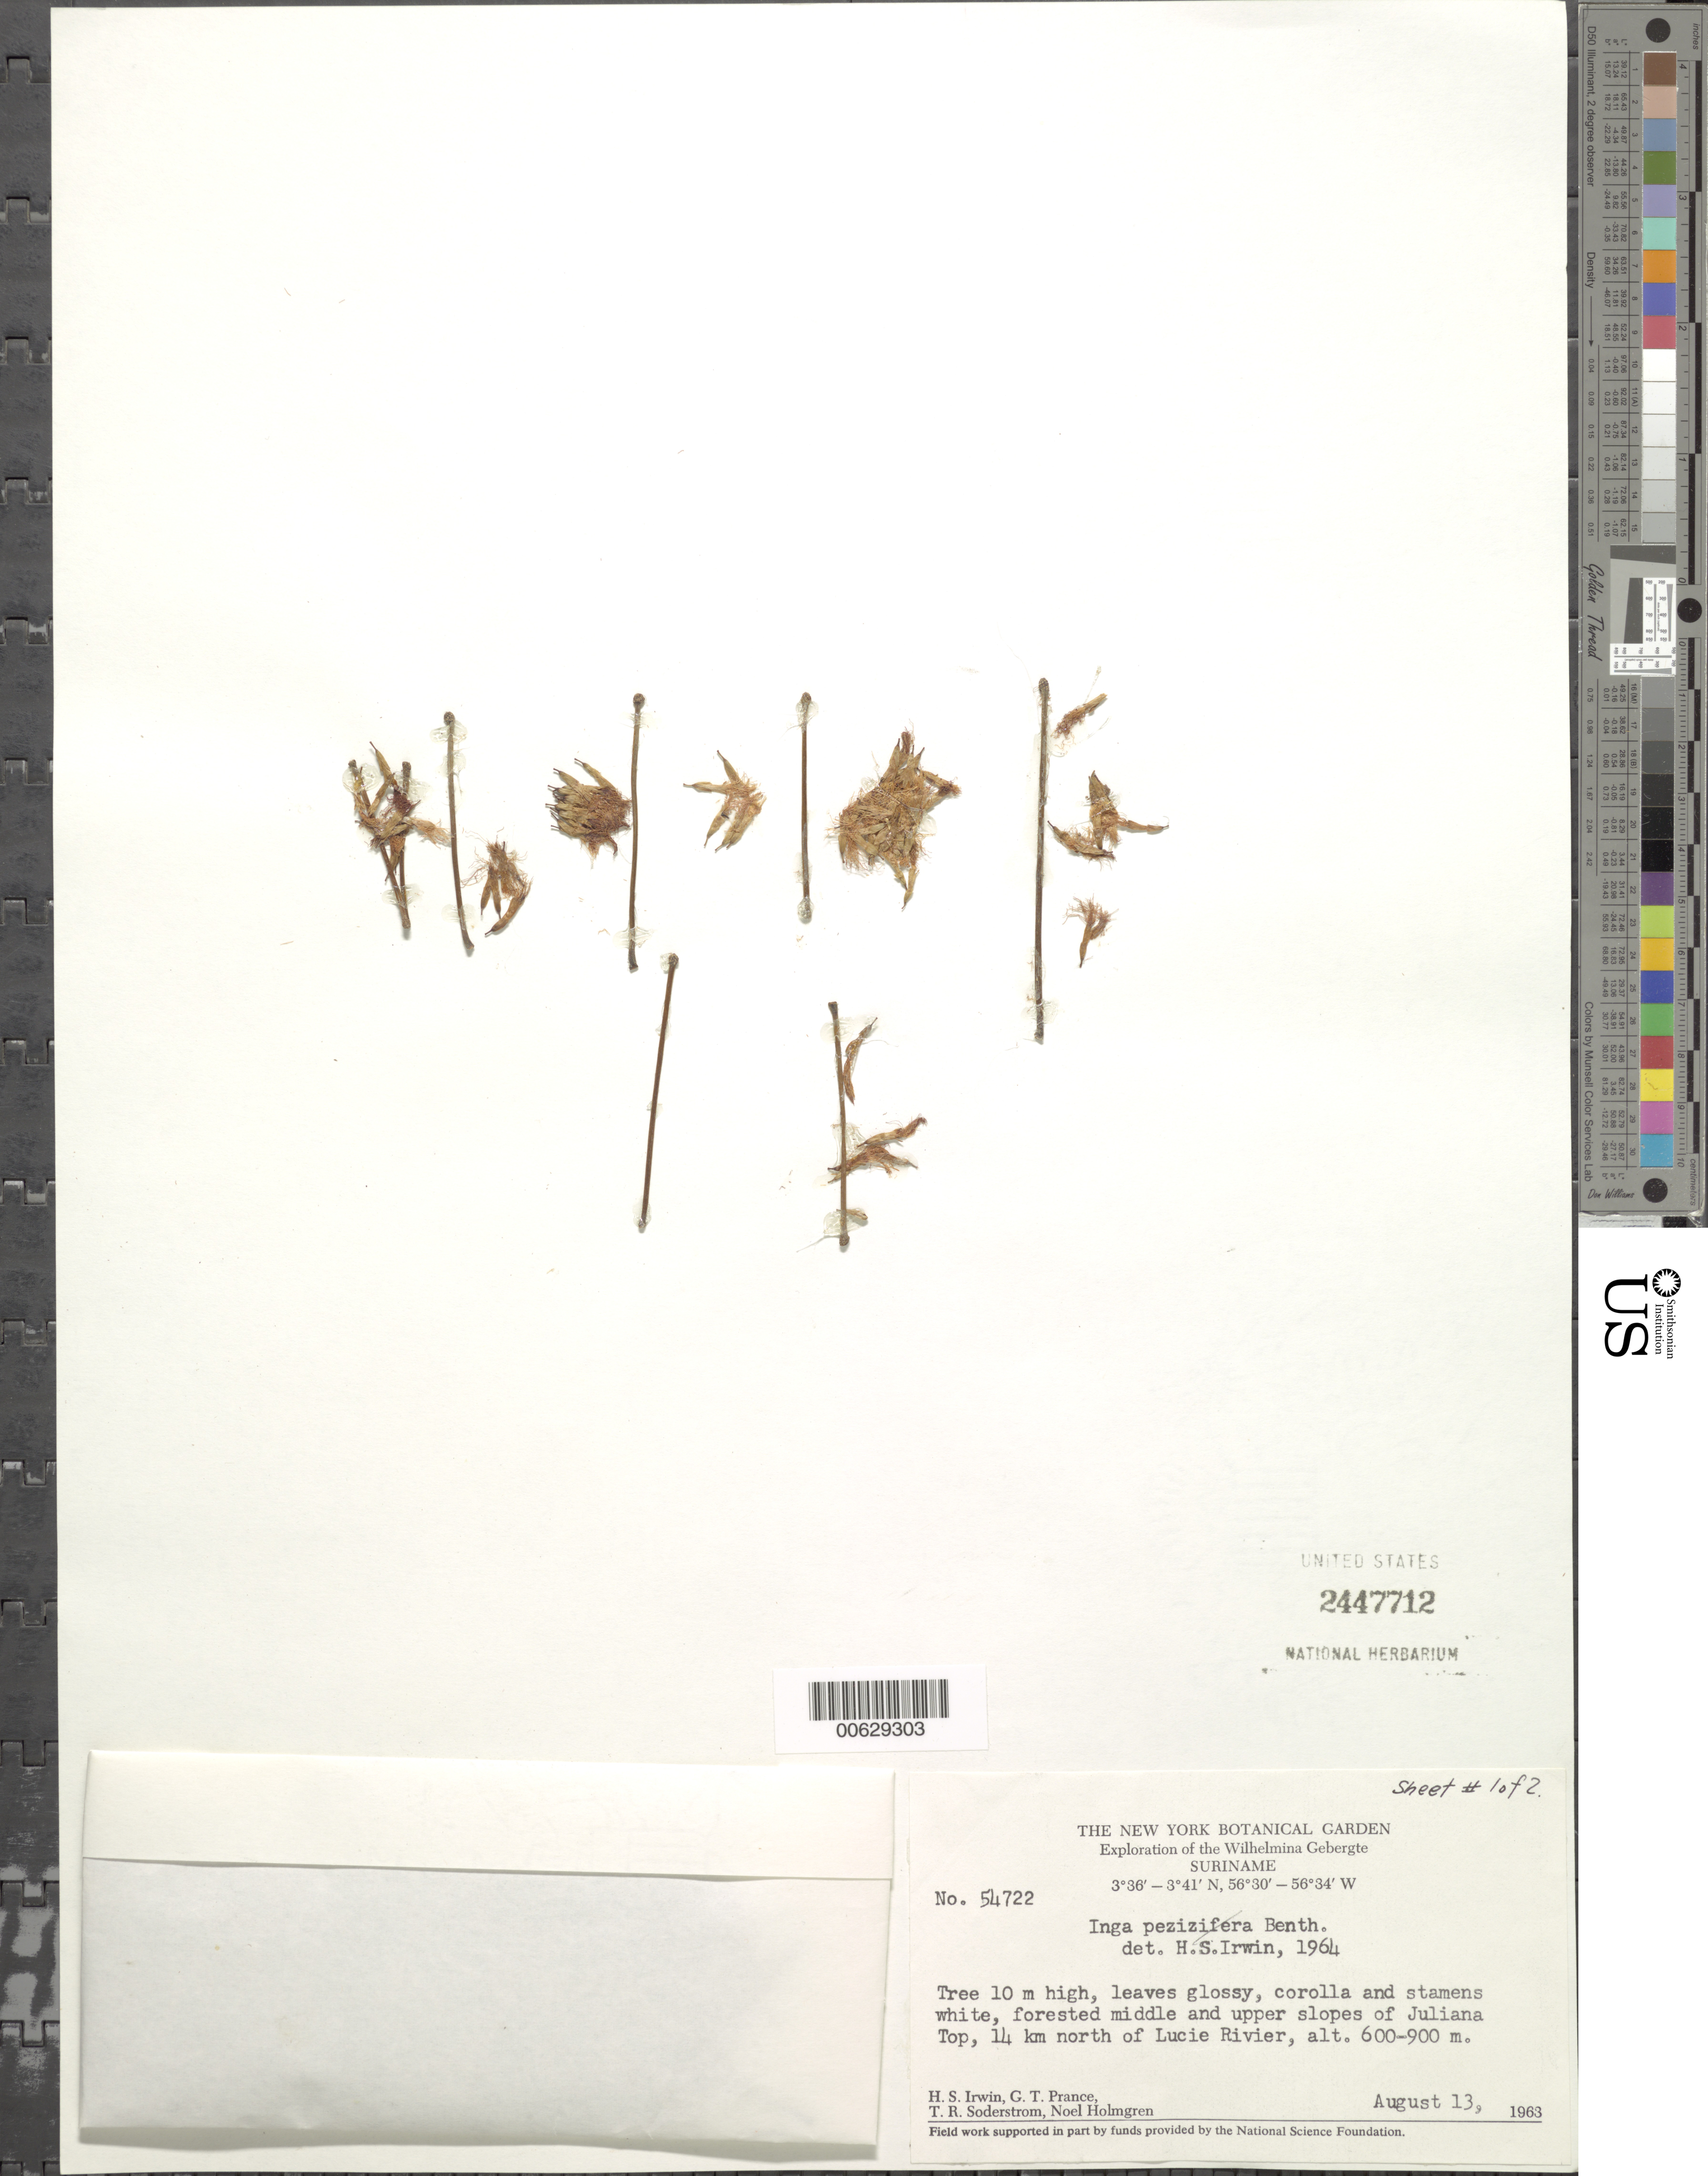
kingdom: Plantae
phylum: Tracheophyta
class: Magnoliopsida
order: Fabales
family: Fabaceae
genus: Inga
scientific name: Inga sp.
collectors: H. Irwin, G. T. Prance, T. R. Soderstrom & N. H. Holmgren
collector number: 54722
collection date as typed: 13-Aug-63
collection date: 1963-08-13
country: Suriname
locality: Juliana Top, 14 km N of Lucie R., Wilhelmina Gebergte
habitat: Forested middle and upper slopes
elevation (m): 600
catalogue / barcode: US 2447712